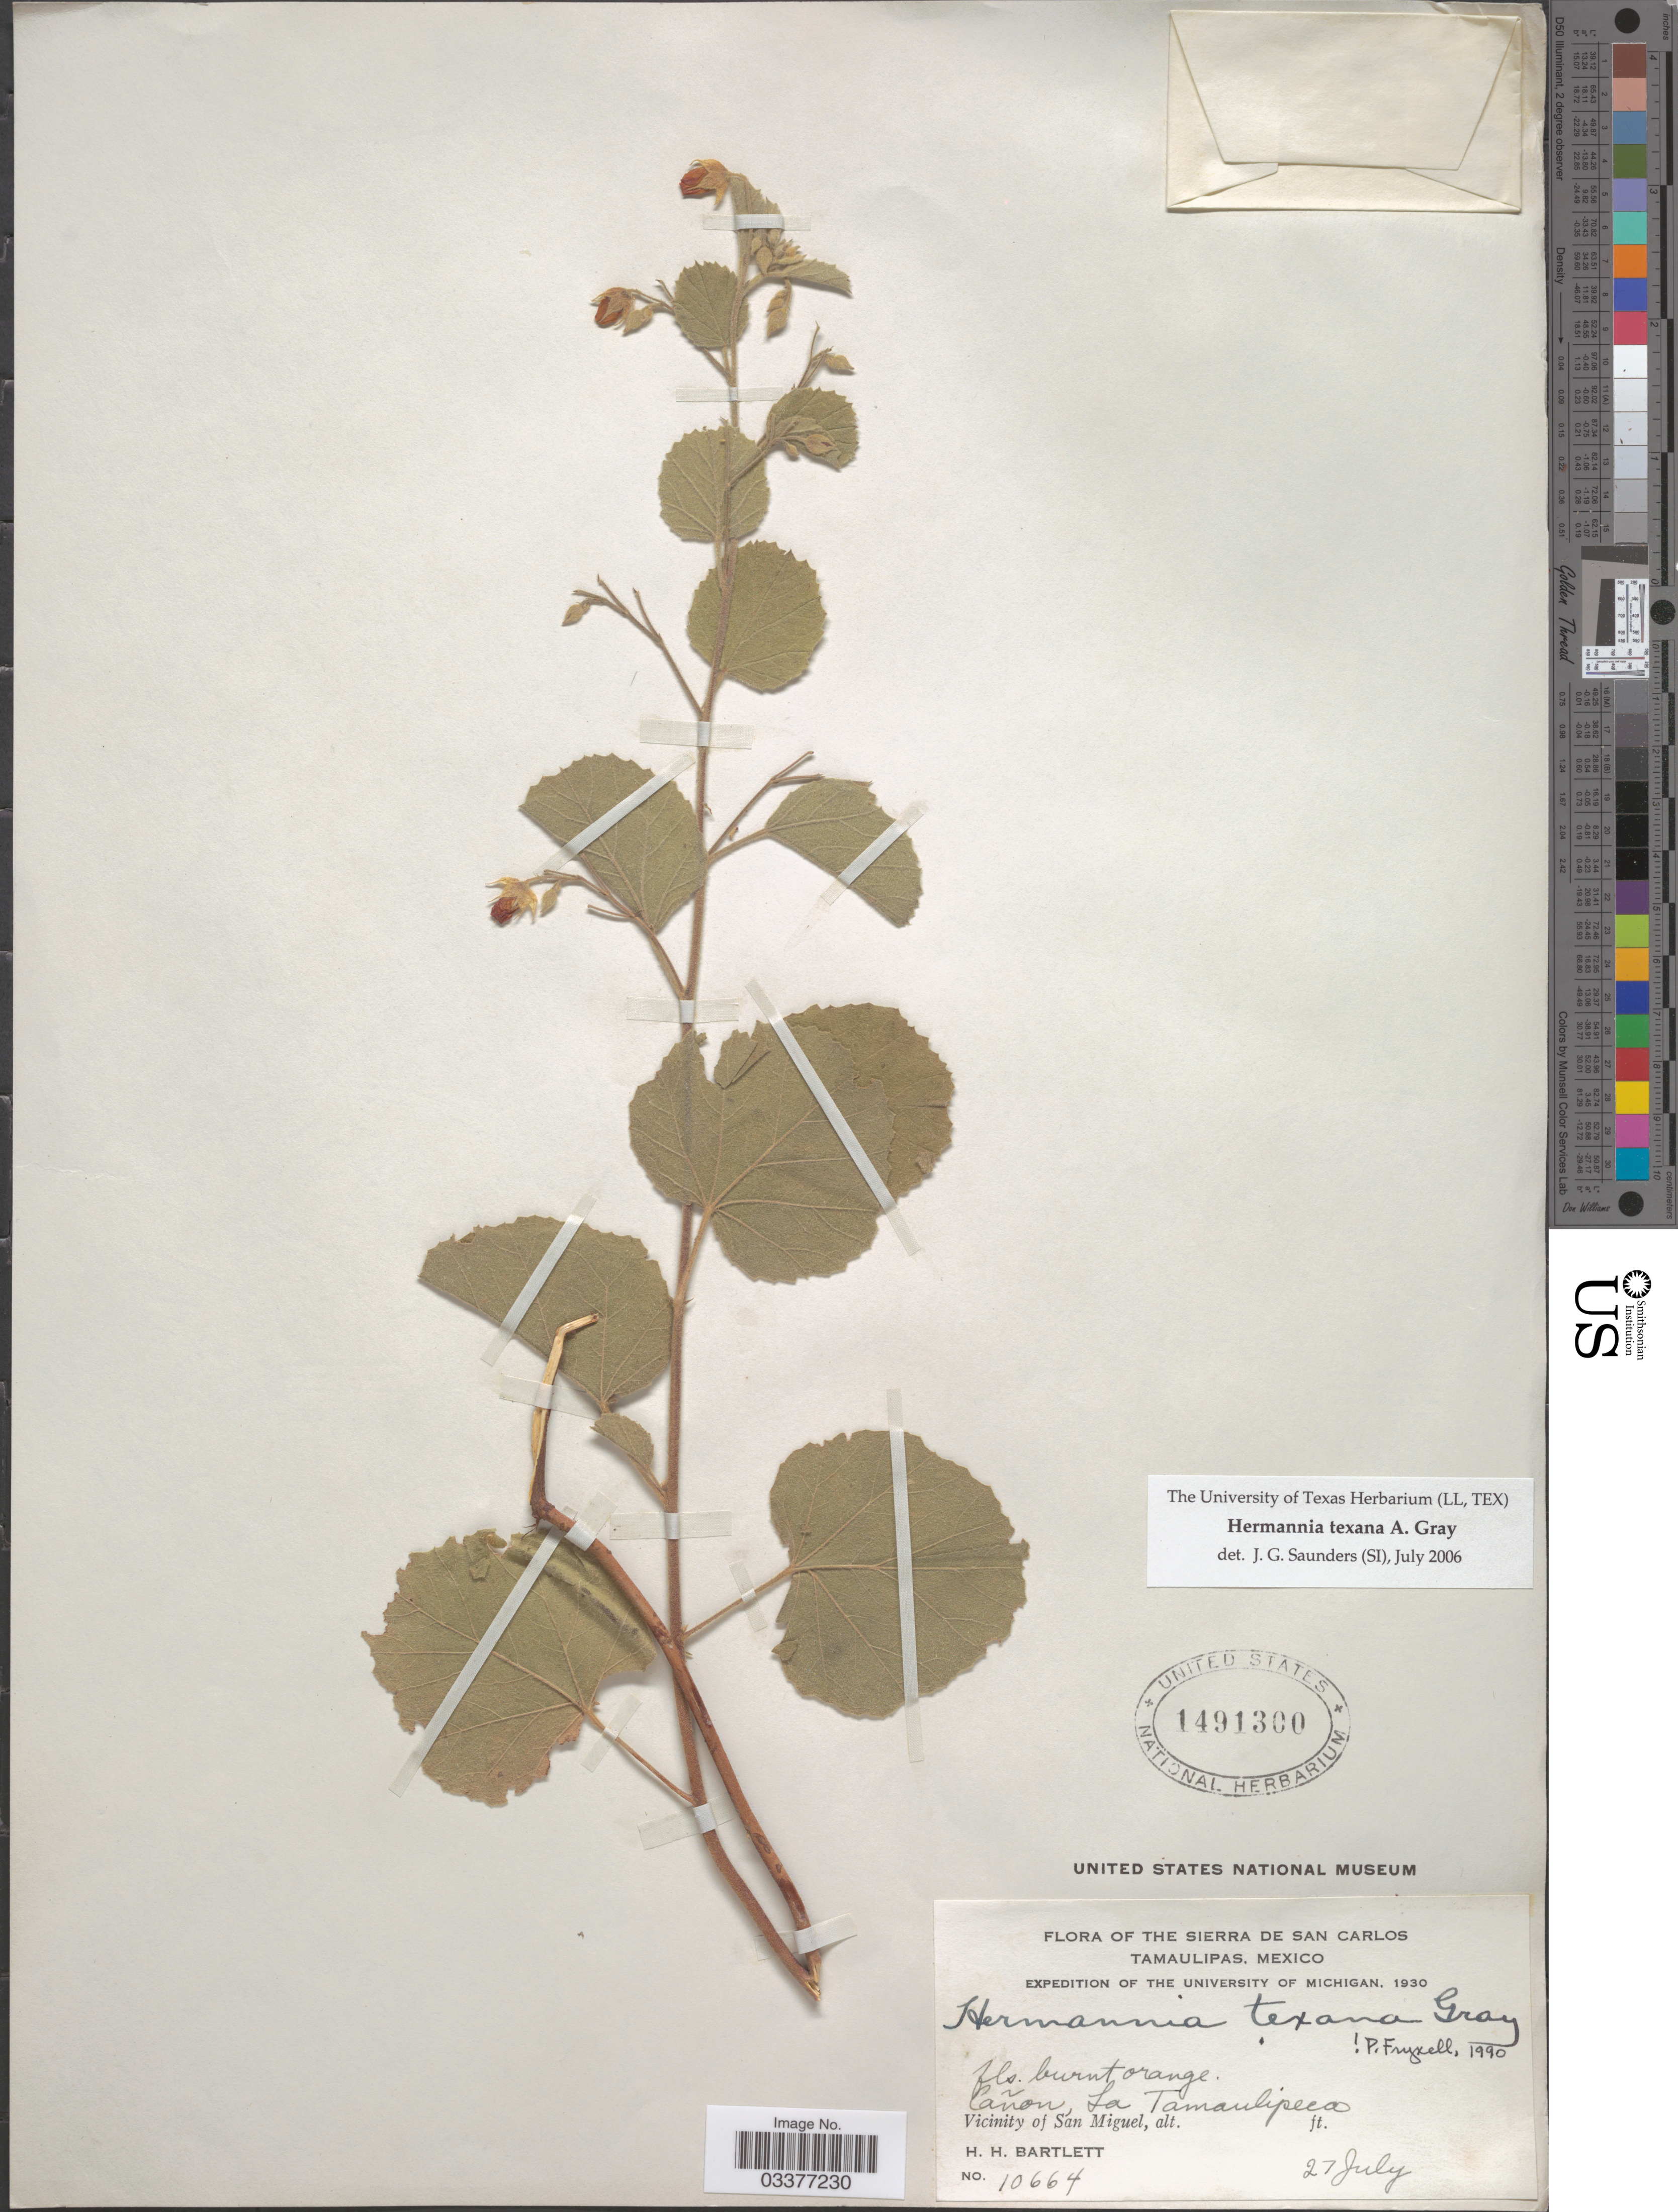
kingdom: Plantae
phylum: Tracheophyta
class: Magnoliopsida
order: Malvales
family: Malvaceae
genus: Hermannia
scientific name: Hermannia texana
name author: A. Gray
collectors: H. H. Bartlett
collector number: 10664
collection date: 1930-07-27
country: Mexico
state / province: Tamaulipas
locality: The Sierra de San Carlos. Cañon, La Tamaulipeca. Vicinity of San Miguel.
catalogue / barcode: US 1491300